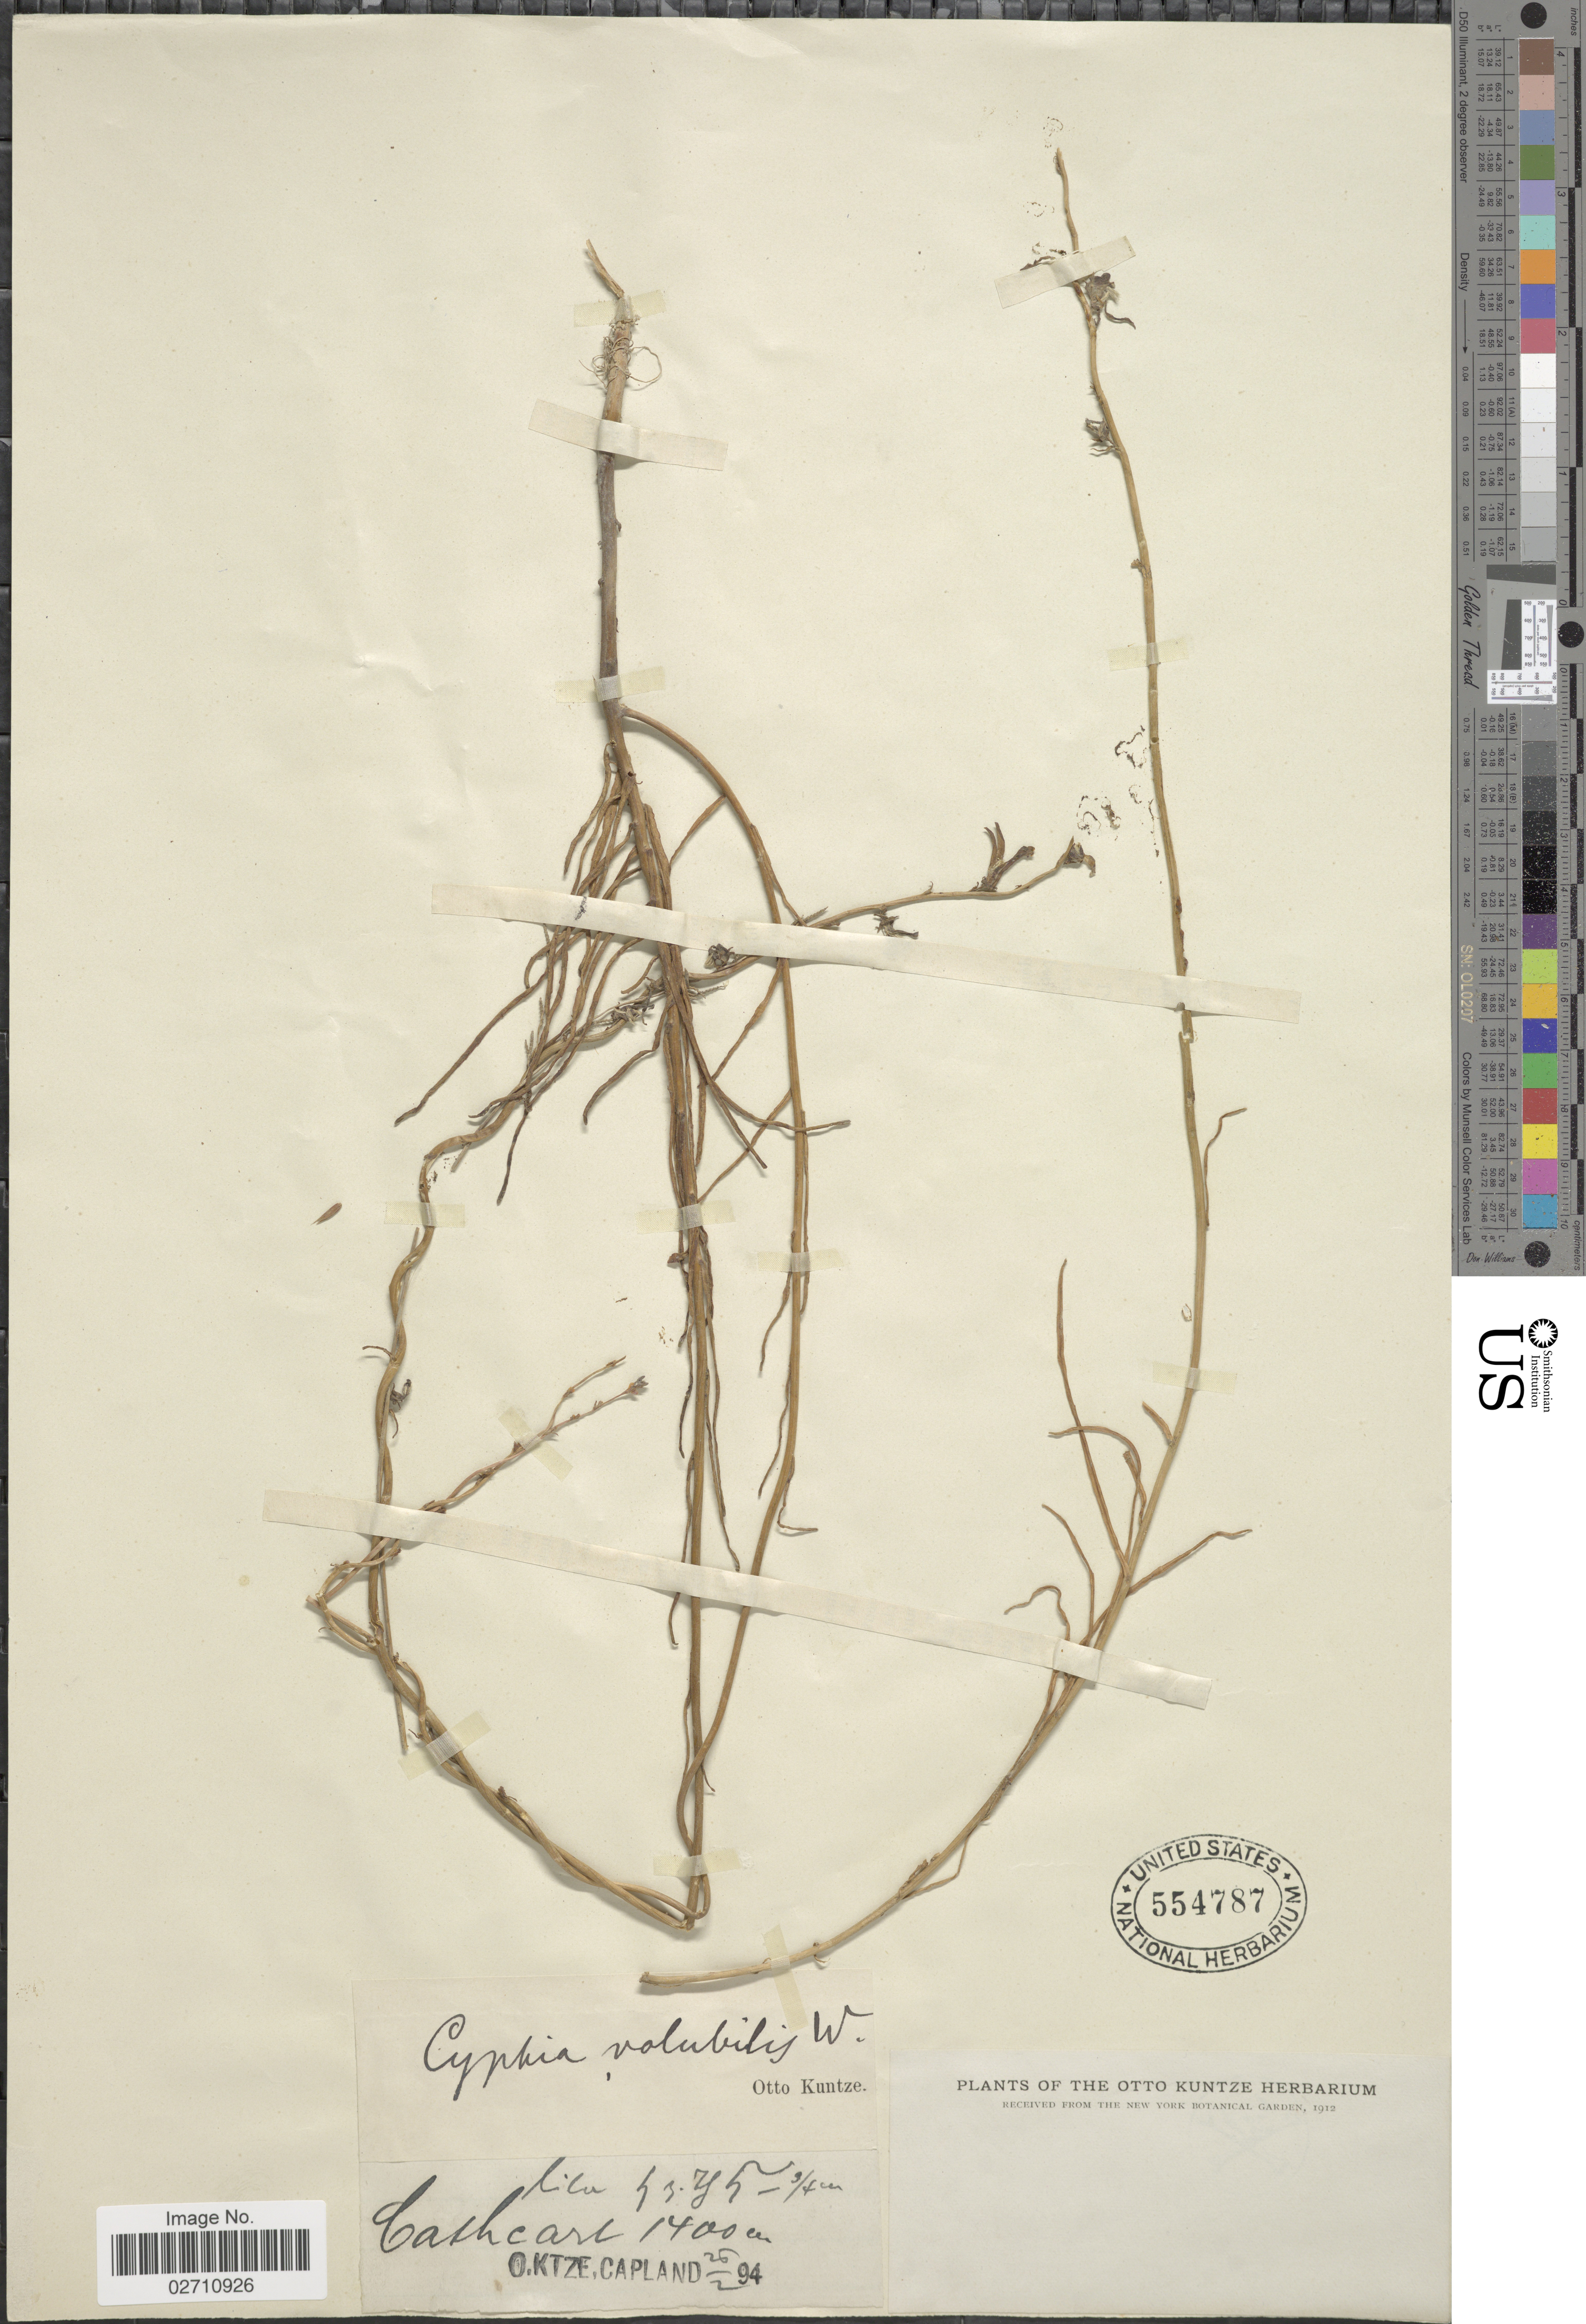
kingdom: Plantae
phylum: Tracheophyta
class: Magnoliopsida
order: Asterales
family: Campanulaceae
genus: Cyphia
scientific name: Cyphia volubilis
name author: (Burm. f.) Willd.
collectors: C.E.O. Kuntze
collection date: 1894-02-26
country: South Africa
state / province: Eastern Cape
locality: Capland, Cathcart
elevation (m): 1400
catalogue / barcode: US 554787